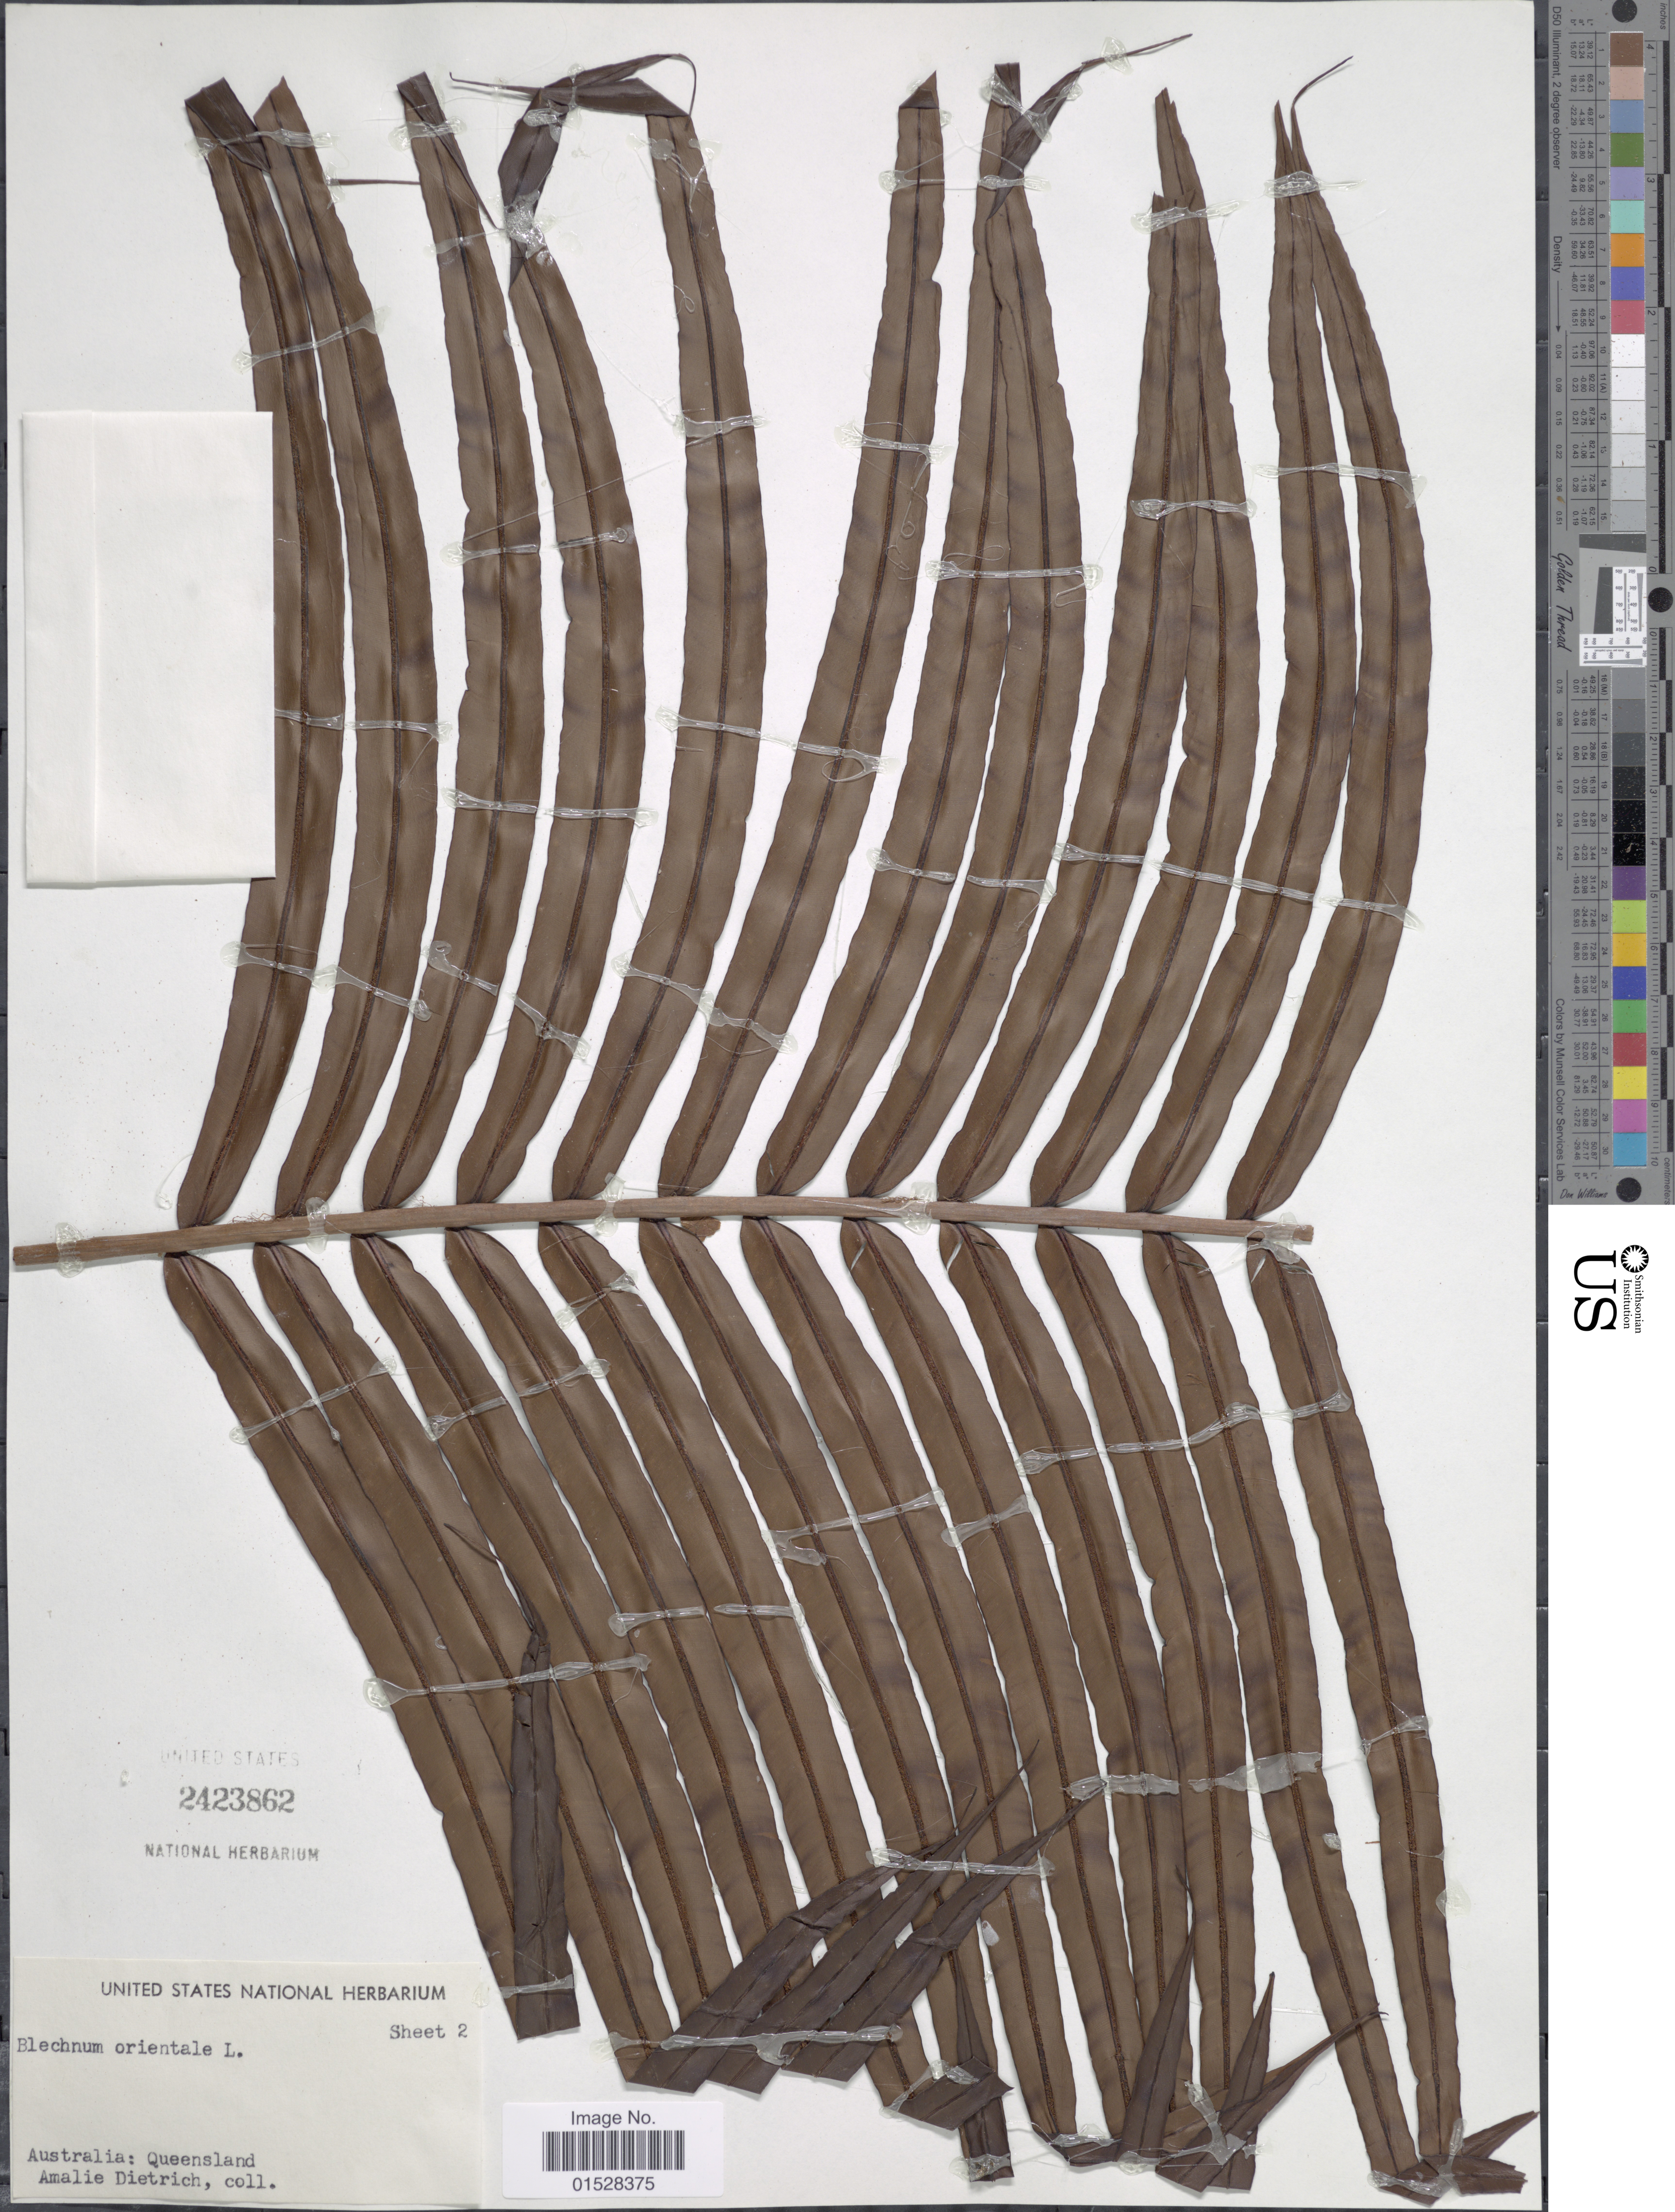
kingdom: Plantae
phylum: Tracheophyta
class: Polypodiopsida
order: Polypodiales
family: Blechnaceae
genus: Blechnum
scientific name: Blechnum orientale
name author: L.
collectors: A. Dietrich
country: Australia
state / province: Queensland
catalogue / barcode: US 2423862